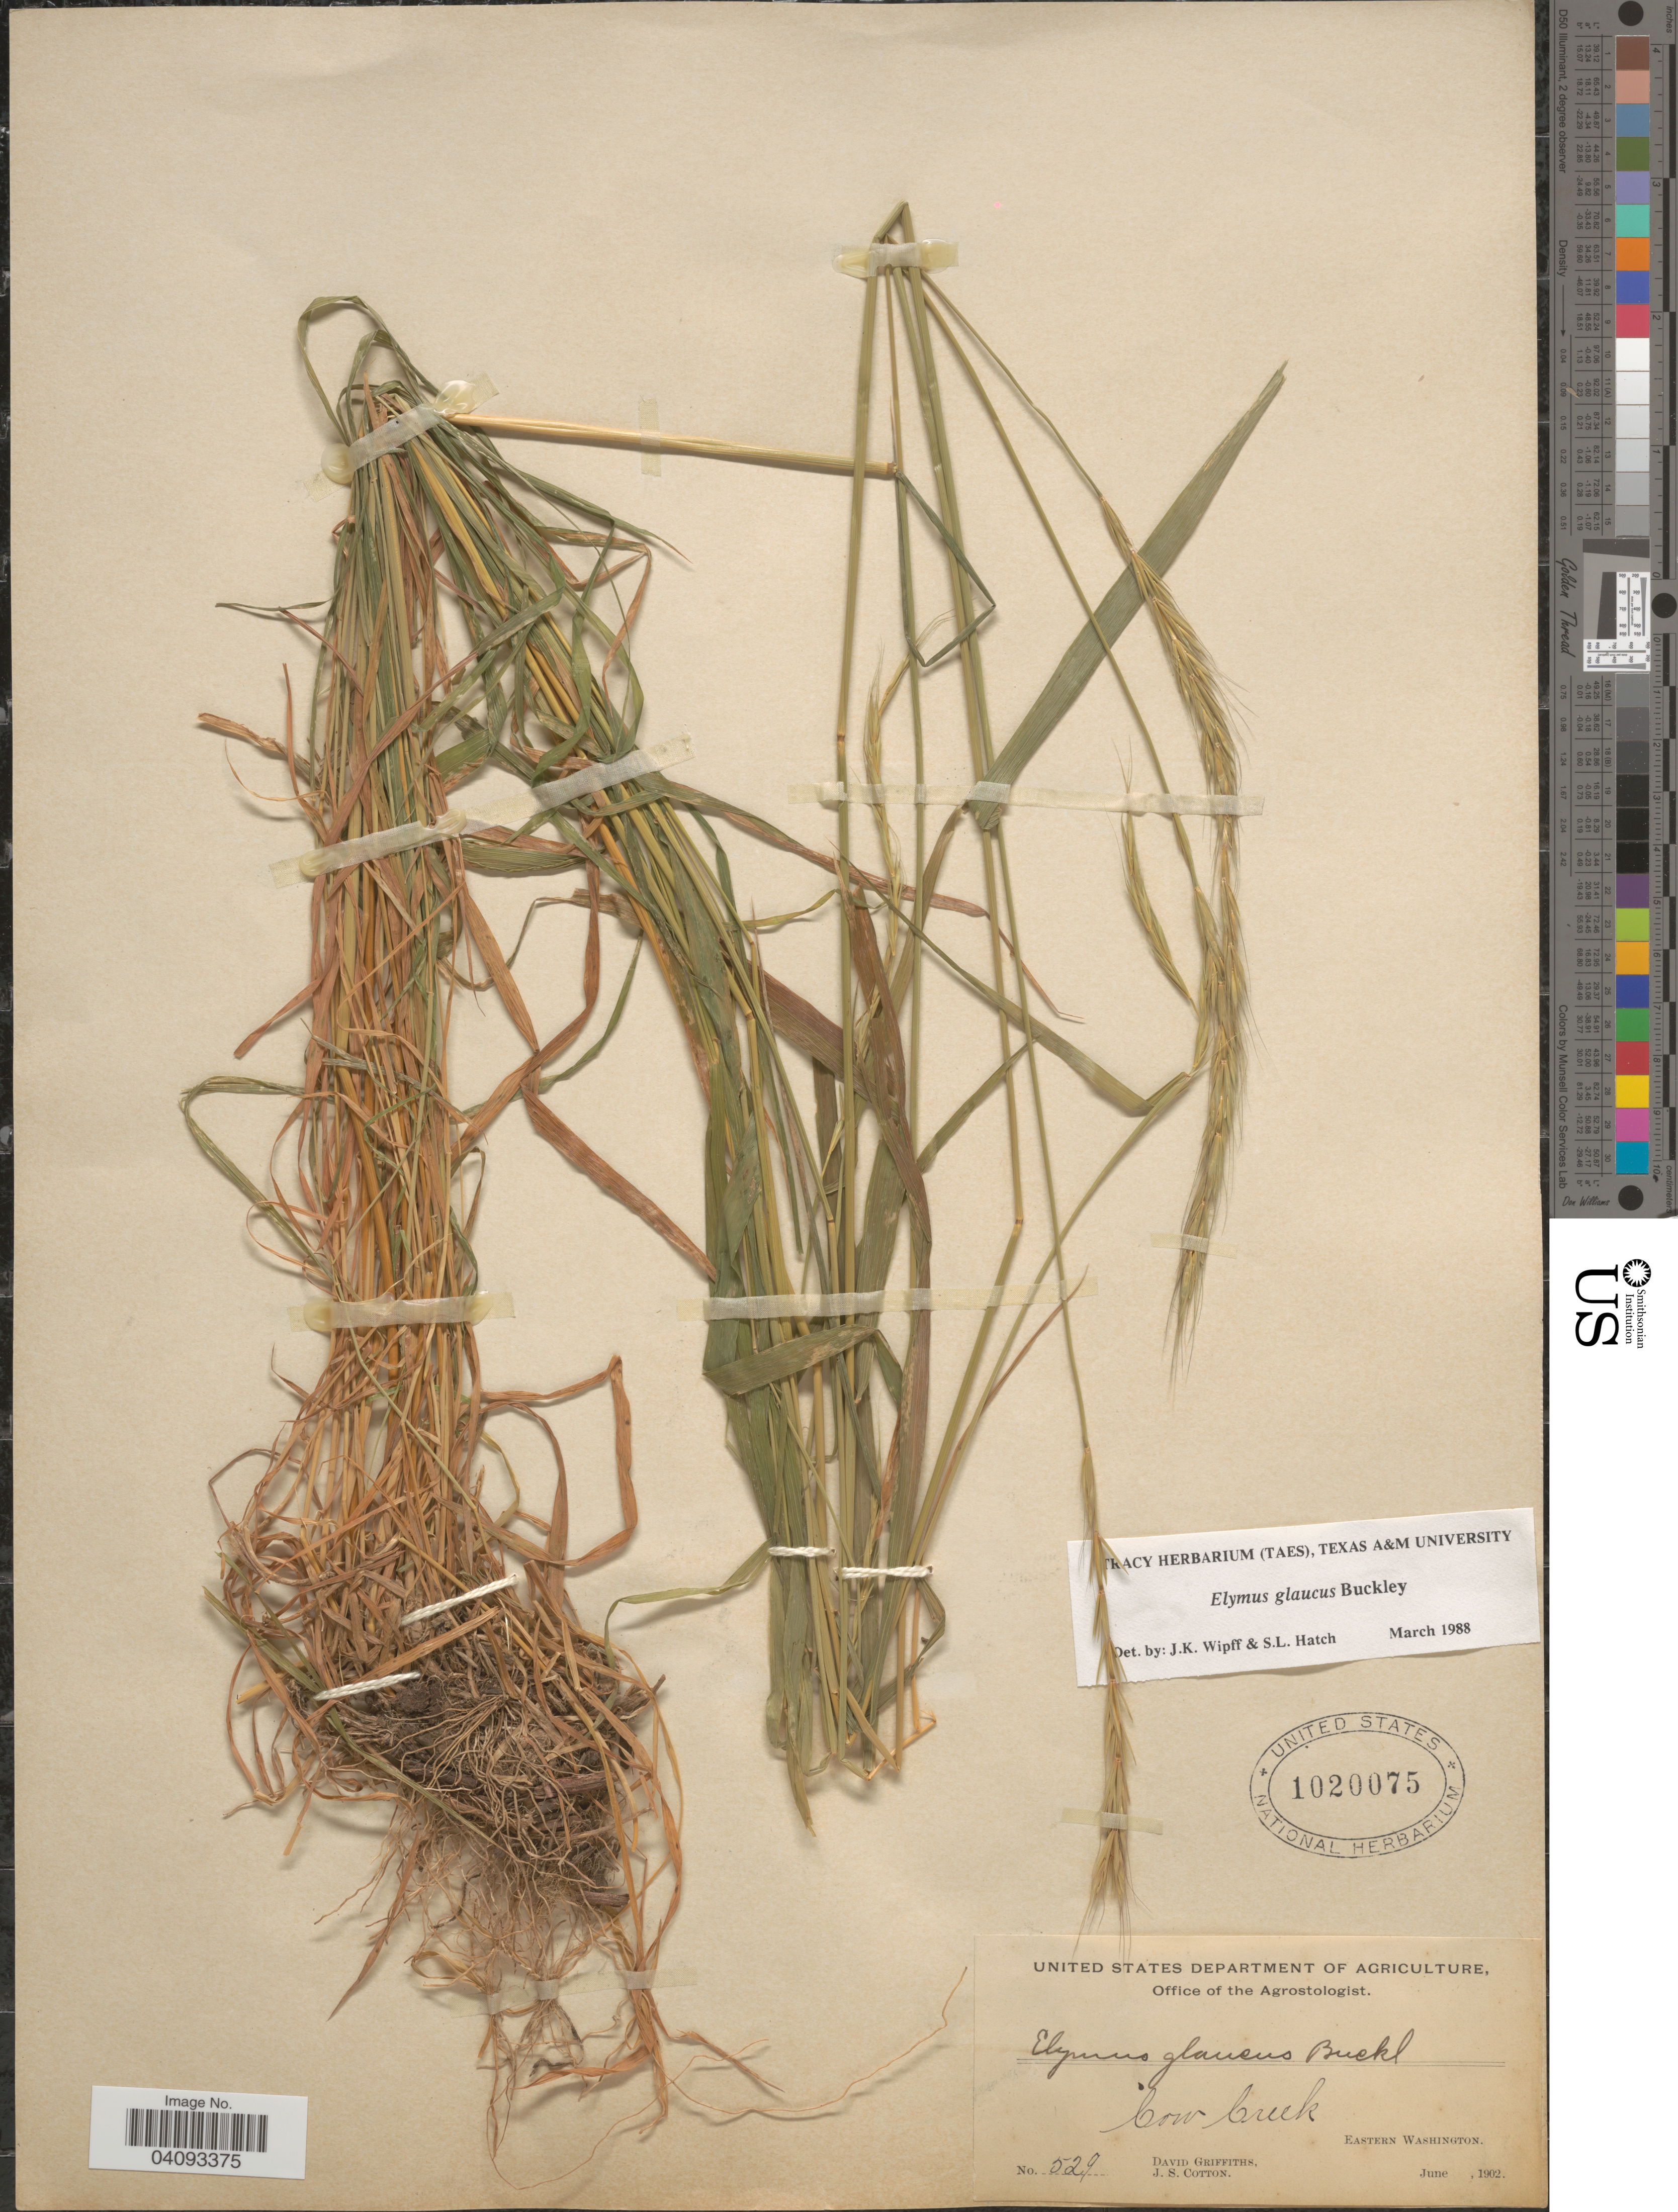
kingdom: Plantae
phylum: Tracheophyta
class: Liliopsida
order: Poales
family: Poaceae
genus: Elymus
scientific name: Elymus glaucus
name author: Buckley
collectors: D. Griffiths & J. S. Cotton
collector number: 529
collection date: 1902-06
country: United States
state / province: Washington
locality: Cow Creek. Eastern Washington.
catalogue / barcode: US 1020075